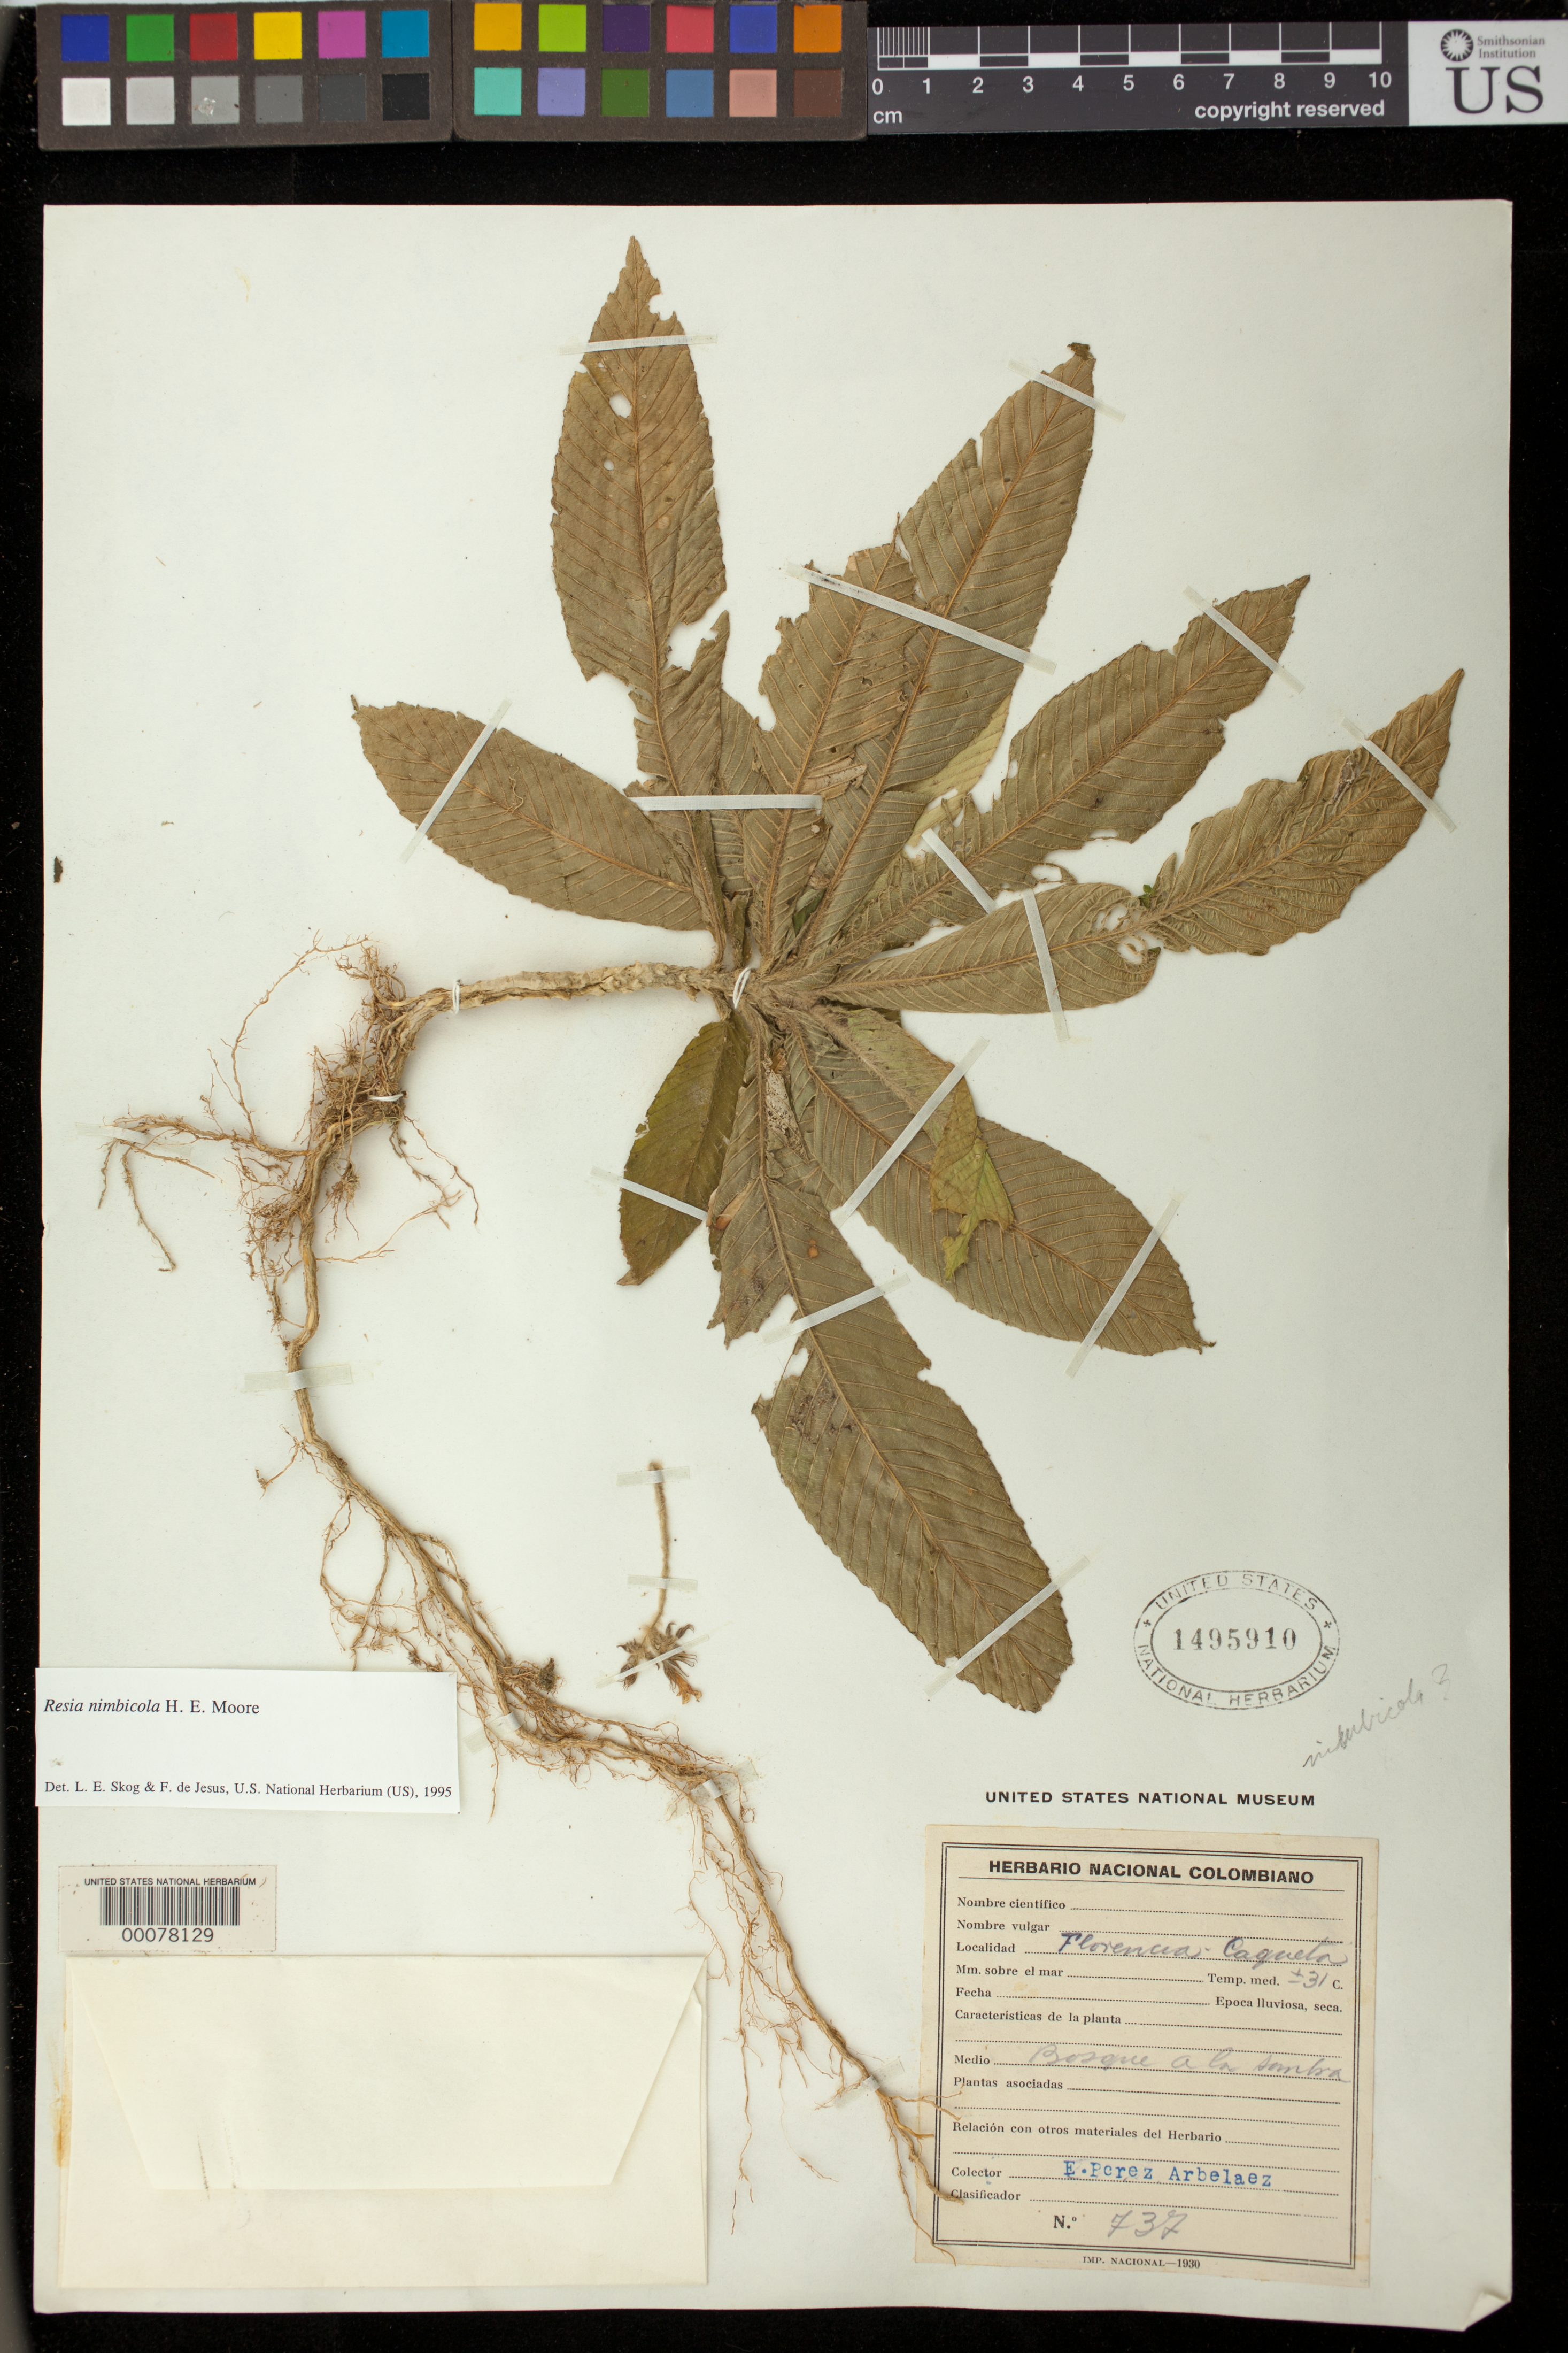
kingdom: Plantae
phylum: Tracheophyta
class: Magnoliopsida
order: Lamiales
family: Gesneriaceae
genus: Resia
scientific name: Resia nimbicola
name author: H.E. Moore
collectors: E. Pérez Arbeláez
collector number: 737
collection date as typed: Dec 1930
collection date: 1930-12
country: Colombia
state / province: Caquetá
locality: Florencia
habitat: Forest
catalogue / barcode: US 1495910